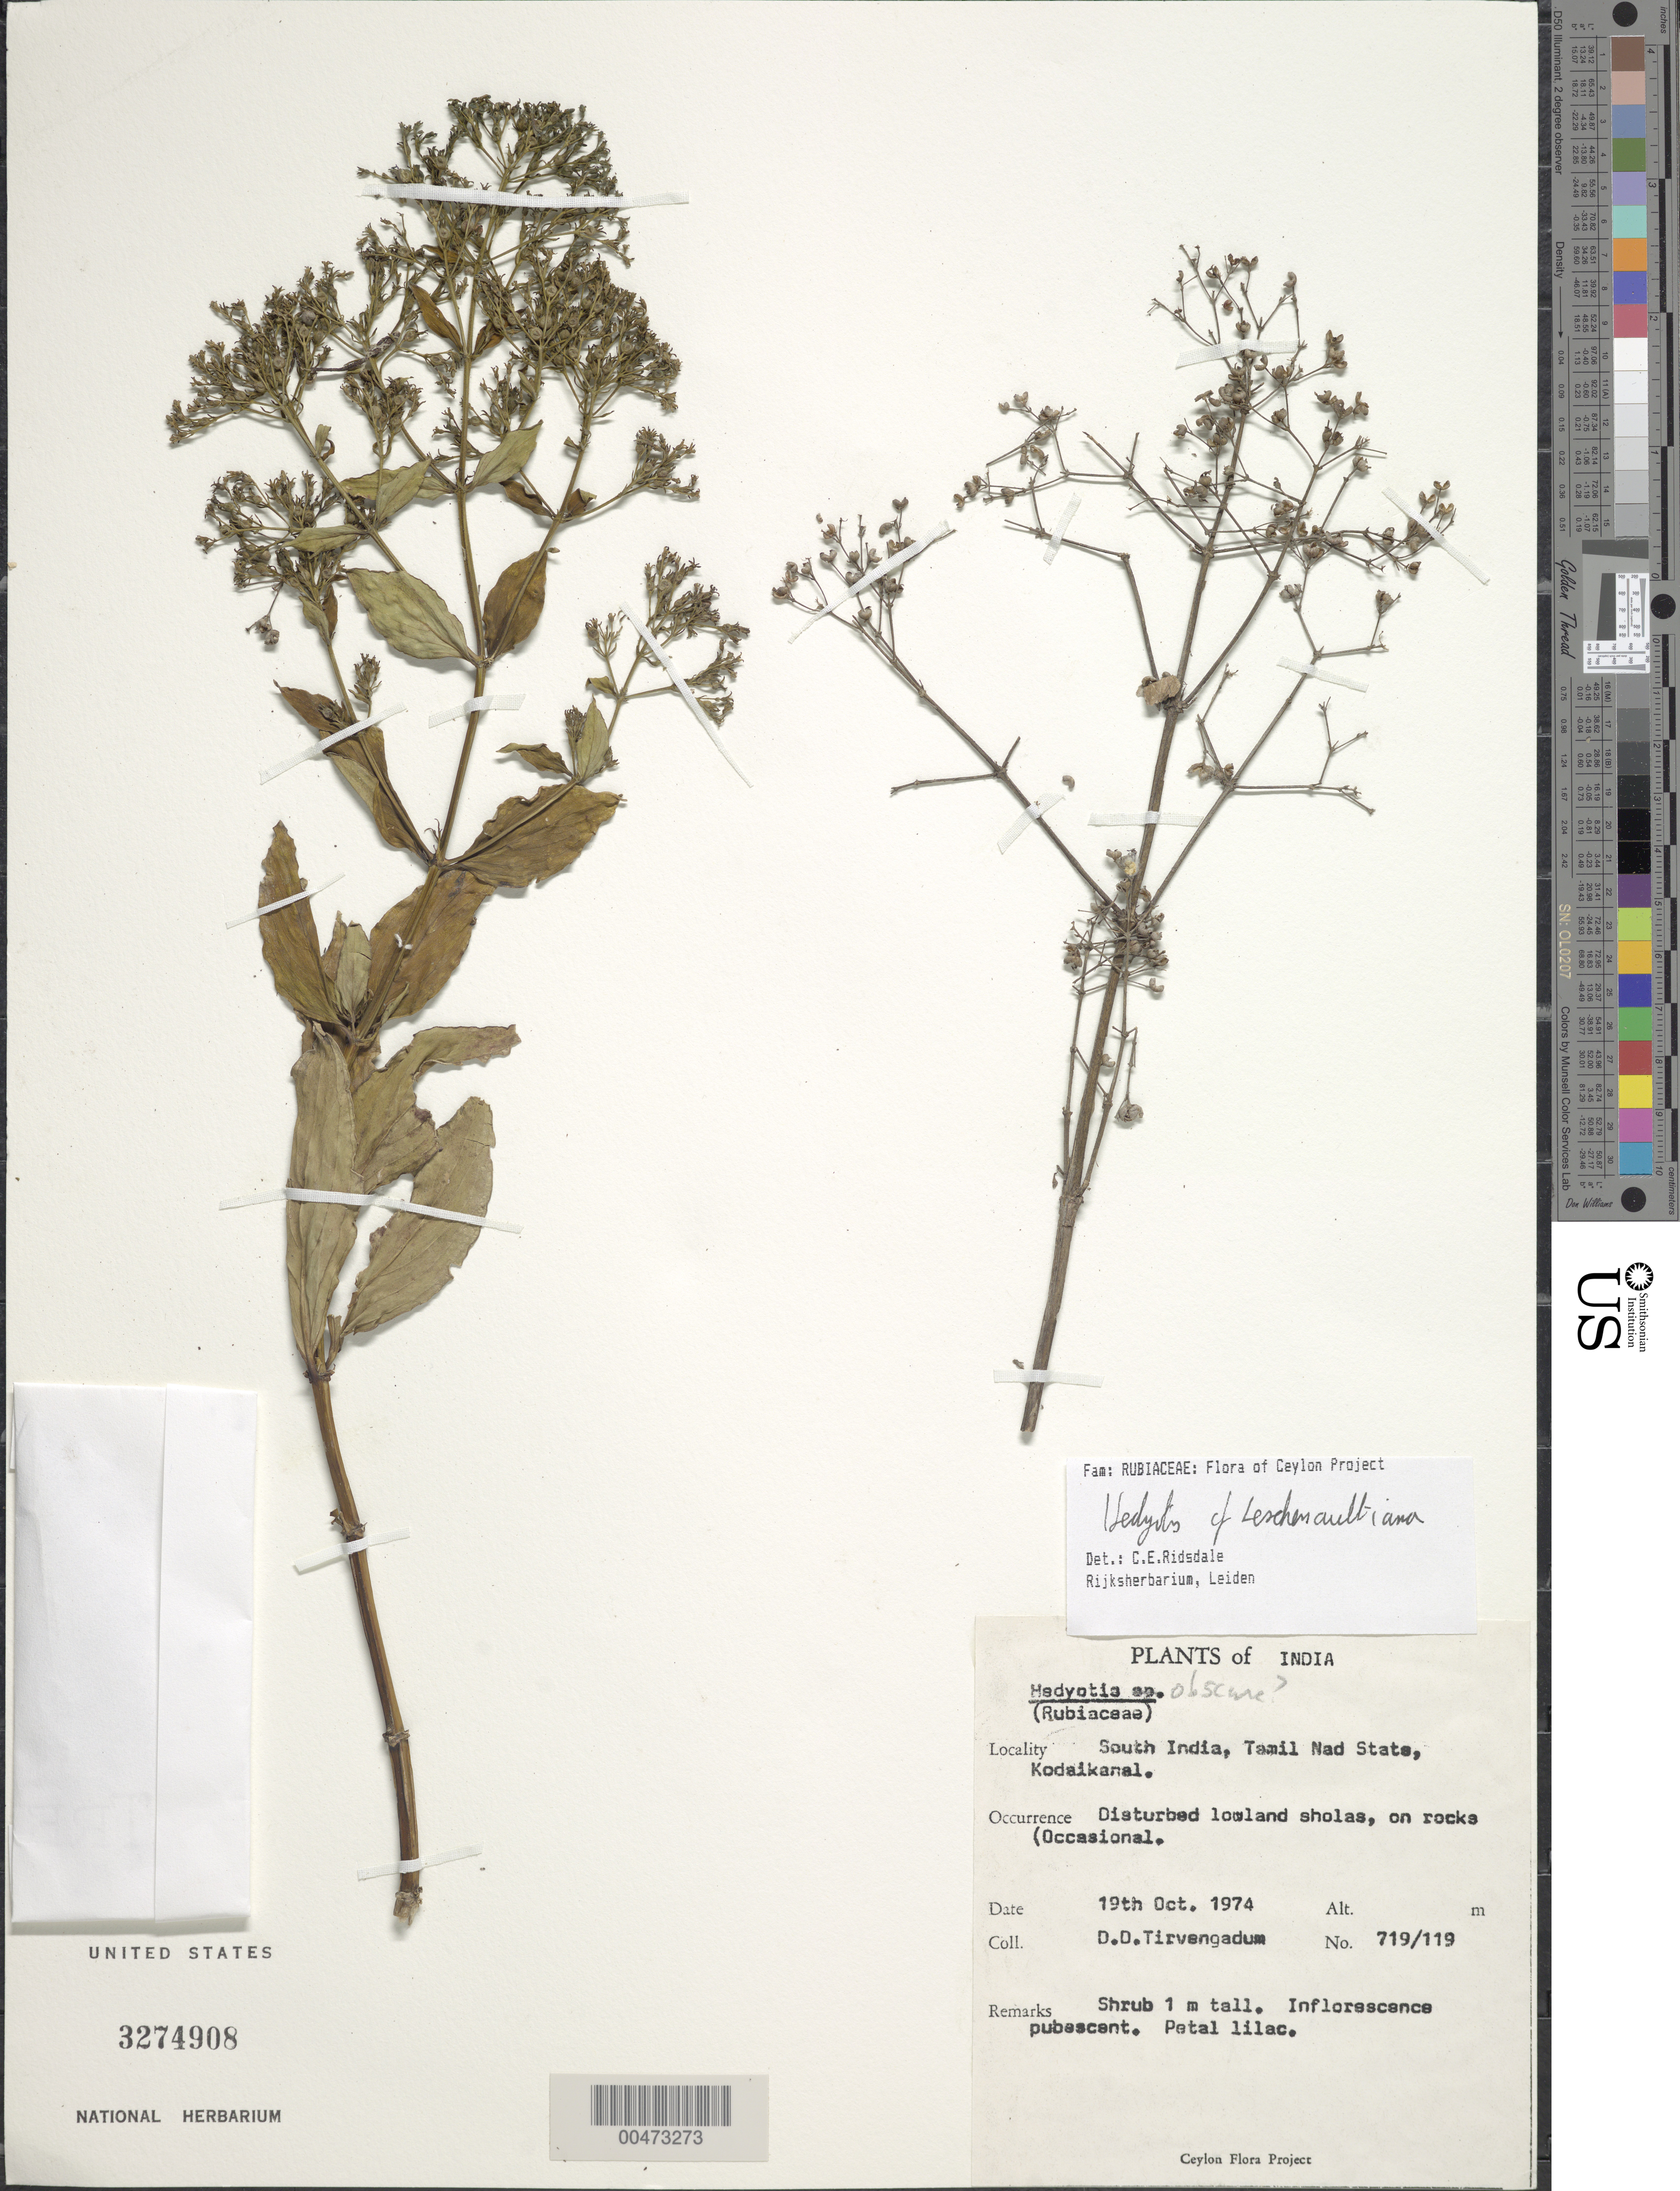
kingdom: Plantae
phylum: Tracheophyta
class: Magnoliopsida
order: Gentianales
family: Rubiaceae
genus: Hedyotis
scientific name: Hedyotis leschenaultiana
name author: DC.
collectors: D. Tirvengadum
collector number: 719/119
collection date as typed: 19 Oct 1974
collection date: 1974-10-19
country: India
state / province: Tamil Nadu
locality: South India, Tamil Nad State, Kodaikanal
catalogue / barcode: US 3274908